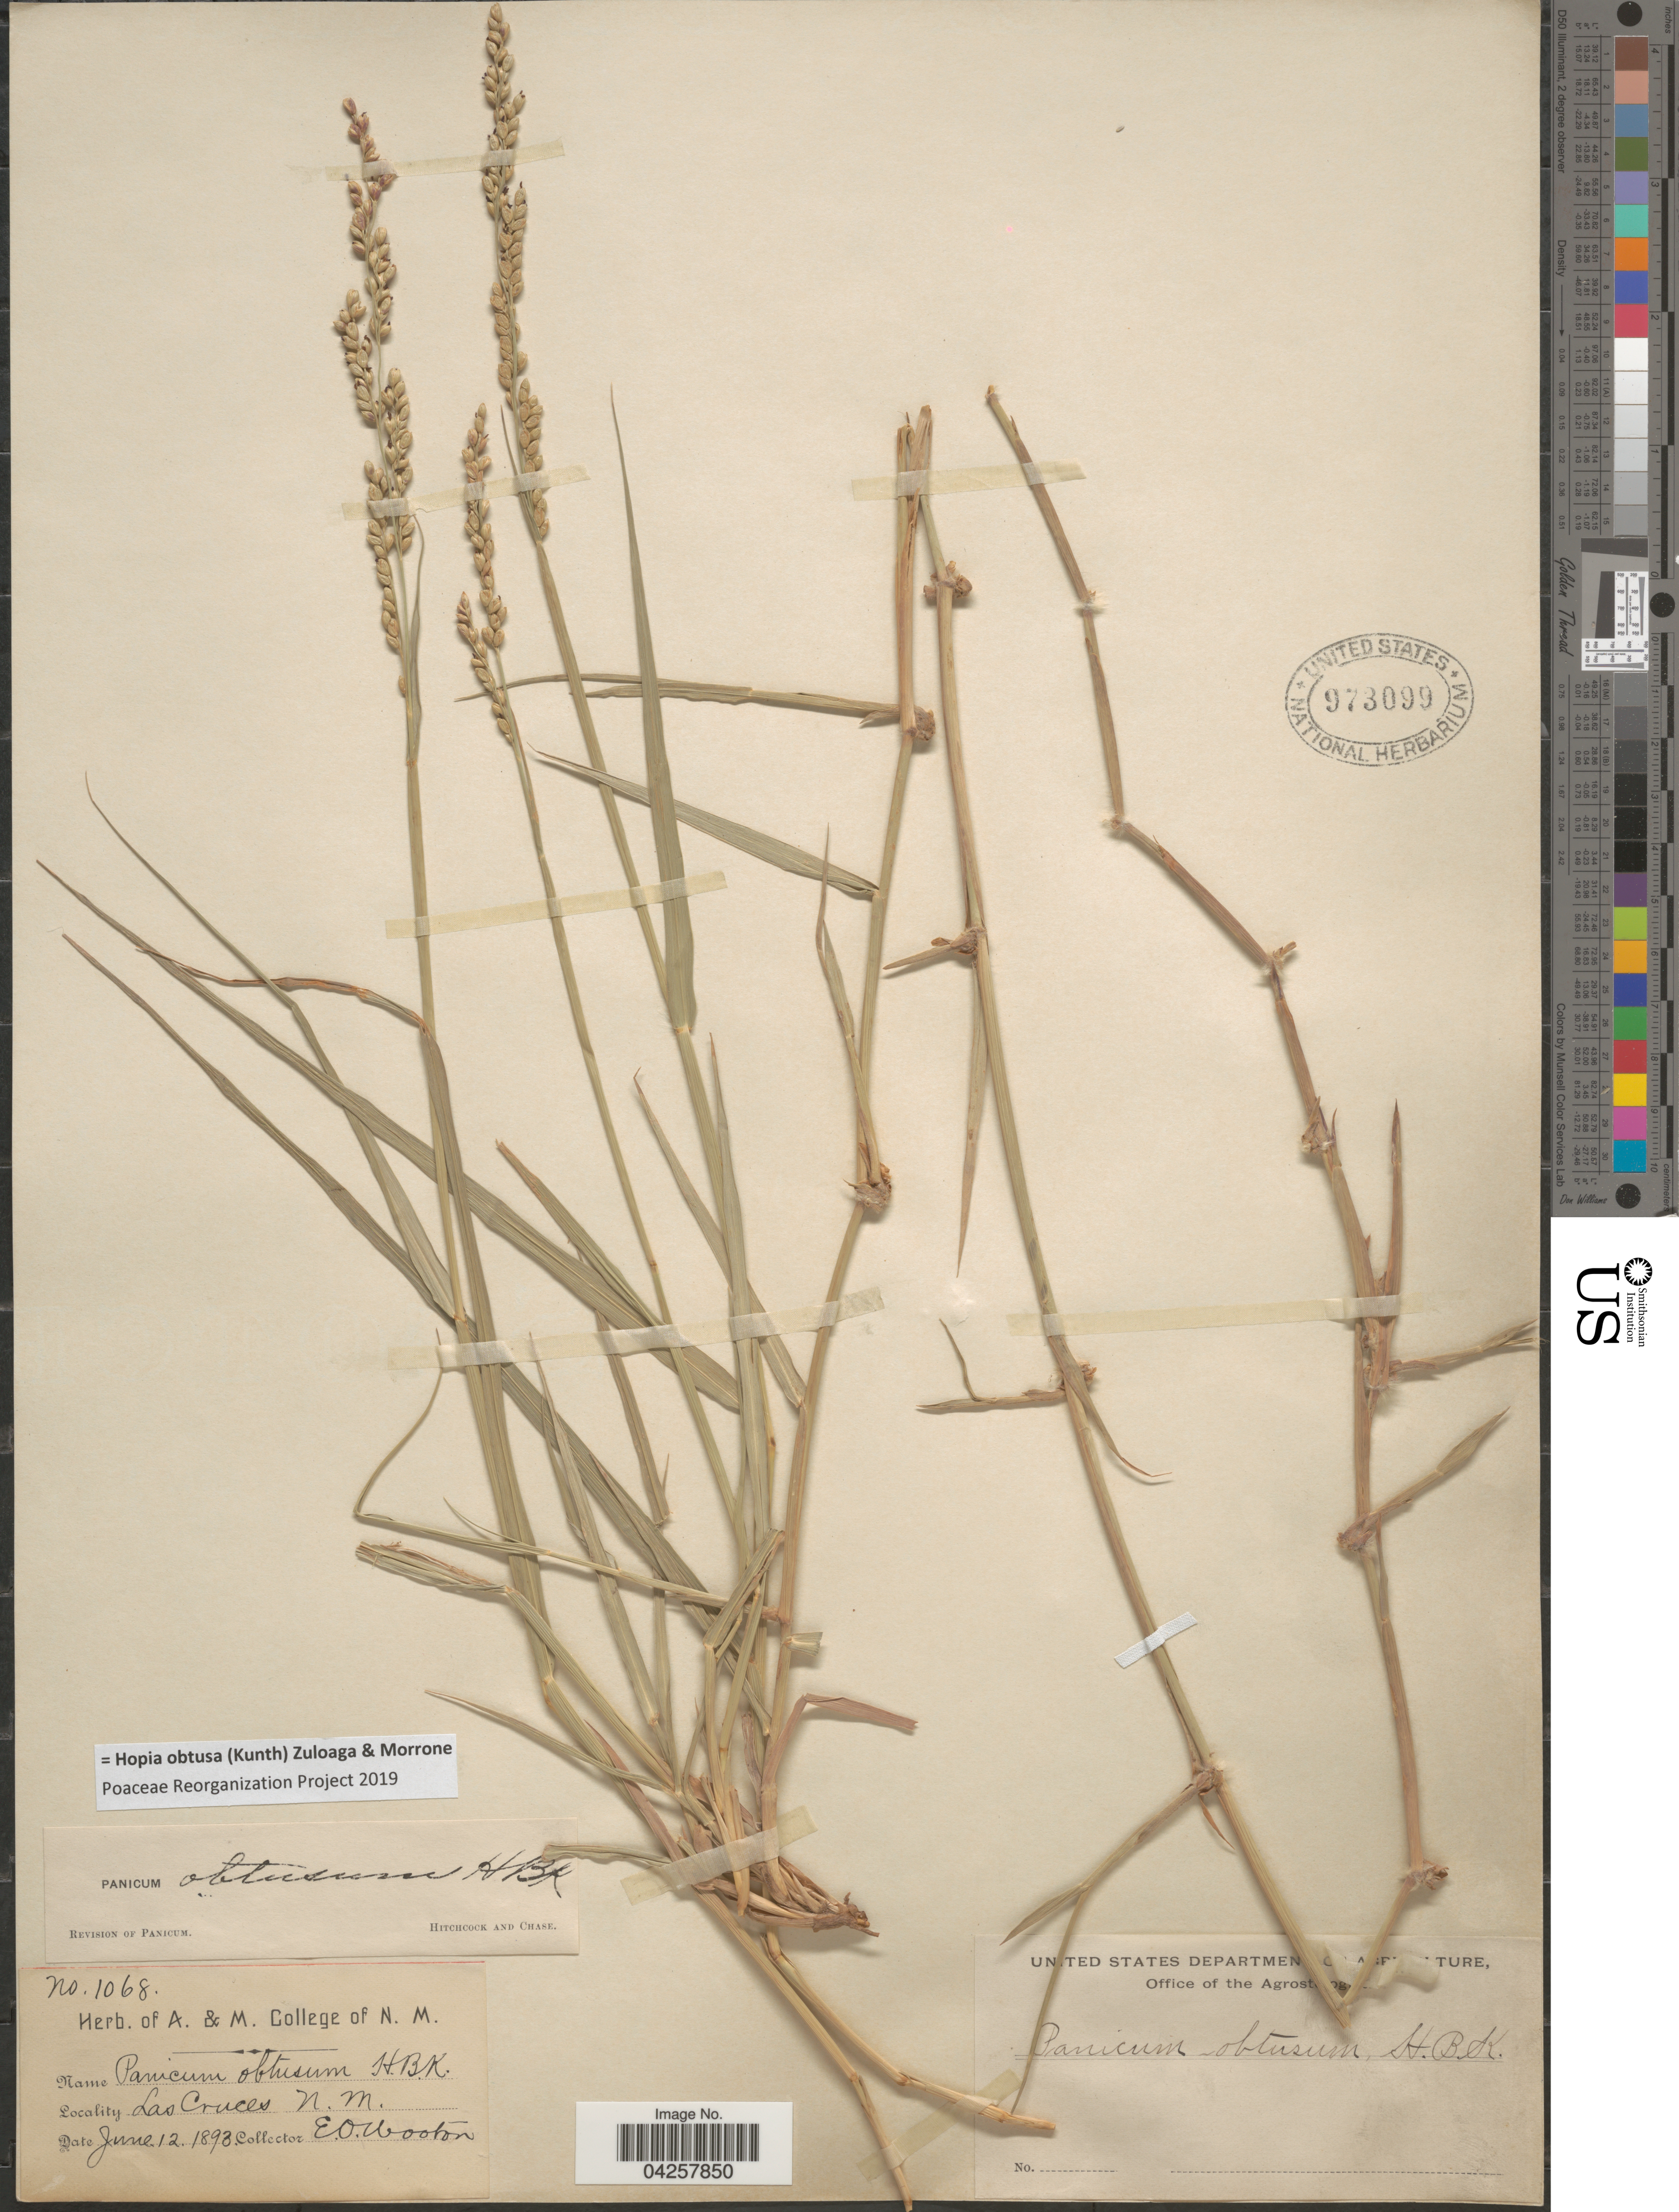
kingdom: Plantae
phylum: Tracheophyta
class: Liliopsida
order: Poales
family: Poaceae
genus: Hopia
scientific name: Hopia obtusa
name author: (Kunth) Zuloaga & Morrone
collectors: E. O. Wooton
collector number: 1068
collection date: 1893-06-12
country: United States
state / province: New Mexico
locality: Las Cruces.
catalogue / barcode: US 973099